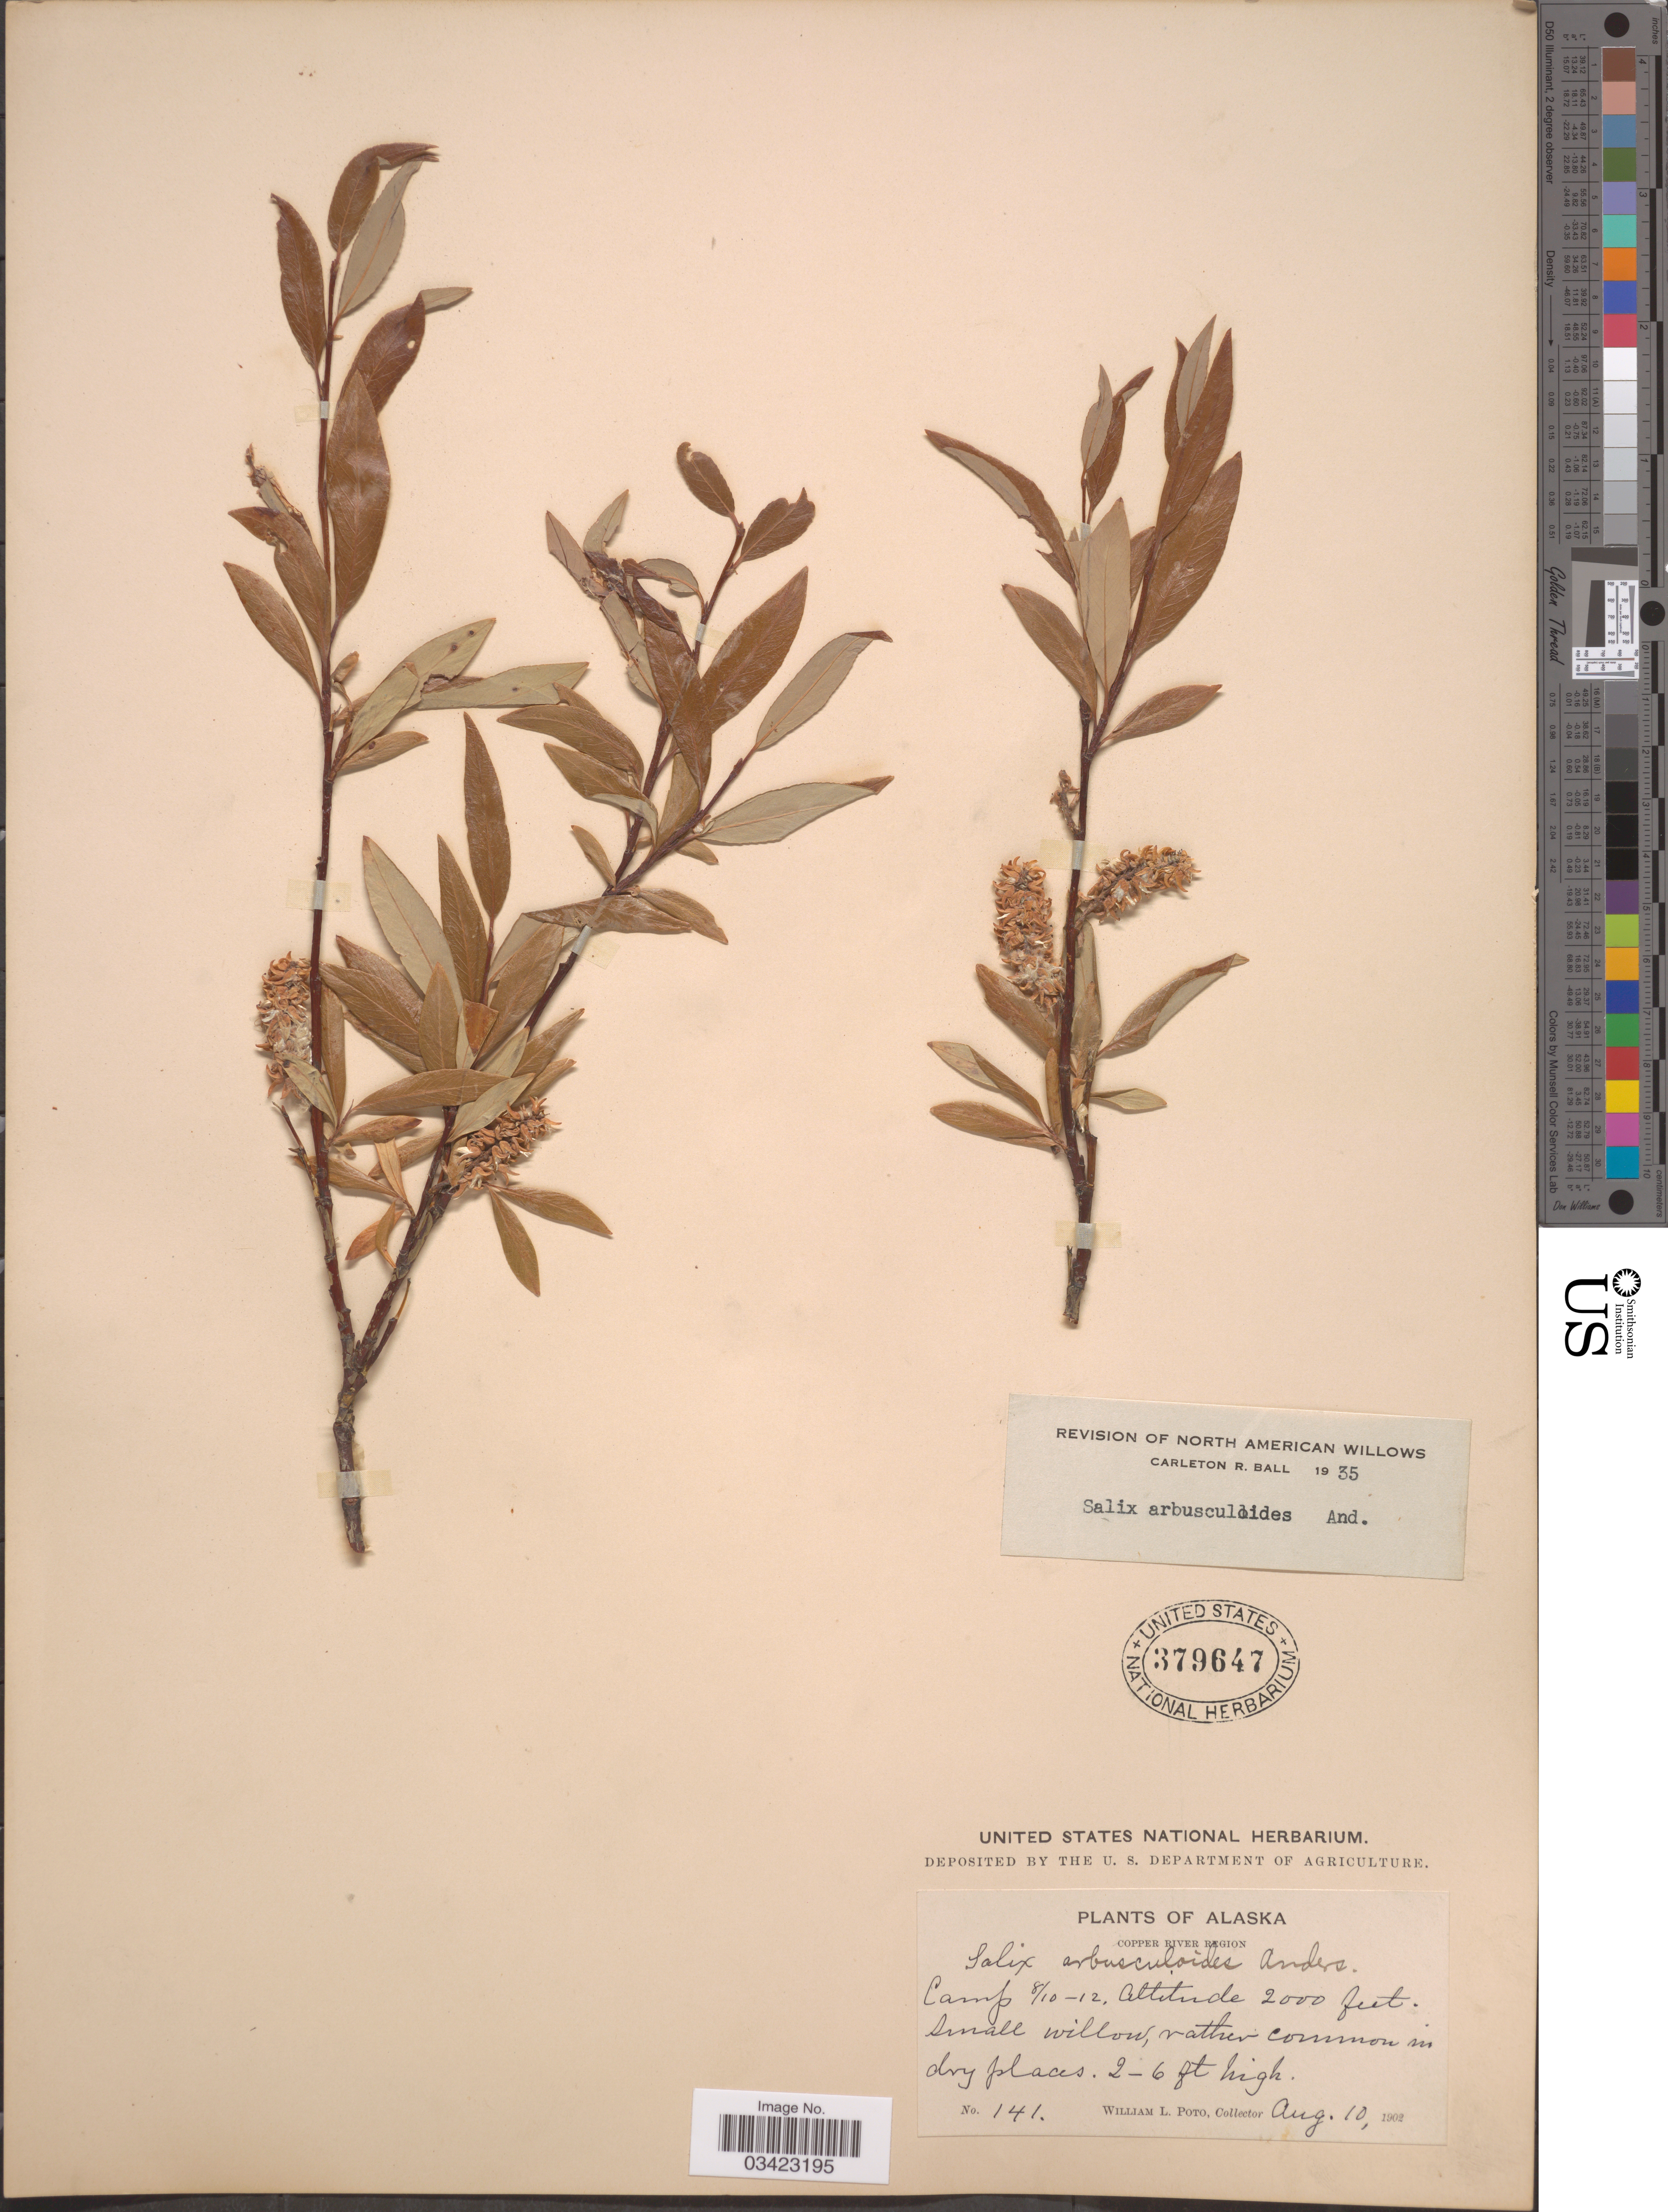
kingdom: Plantae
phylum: Tracheophyta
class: Magnoliopsida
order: Malpighiales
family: Salicaceae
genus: Salix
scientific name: Salix arbusculoides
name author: Andersson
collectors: W. Poto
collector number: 141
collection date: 1902-08-10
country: United States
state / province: Alaska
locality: Copper River Region. Camp 8/10-12 [unsure placement]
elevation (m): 610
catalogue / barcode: US 379647